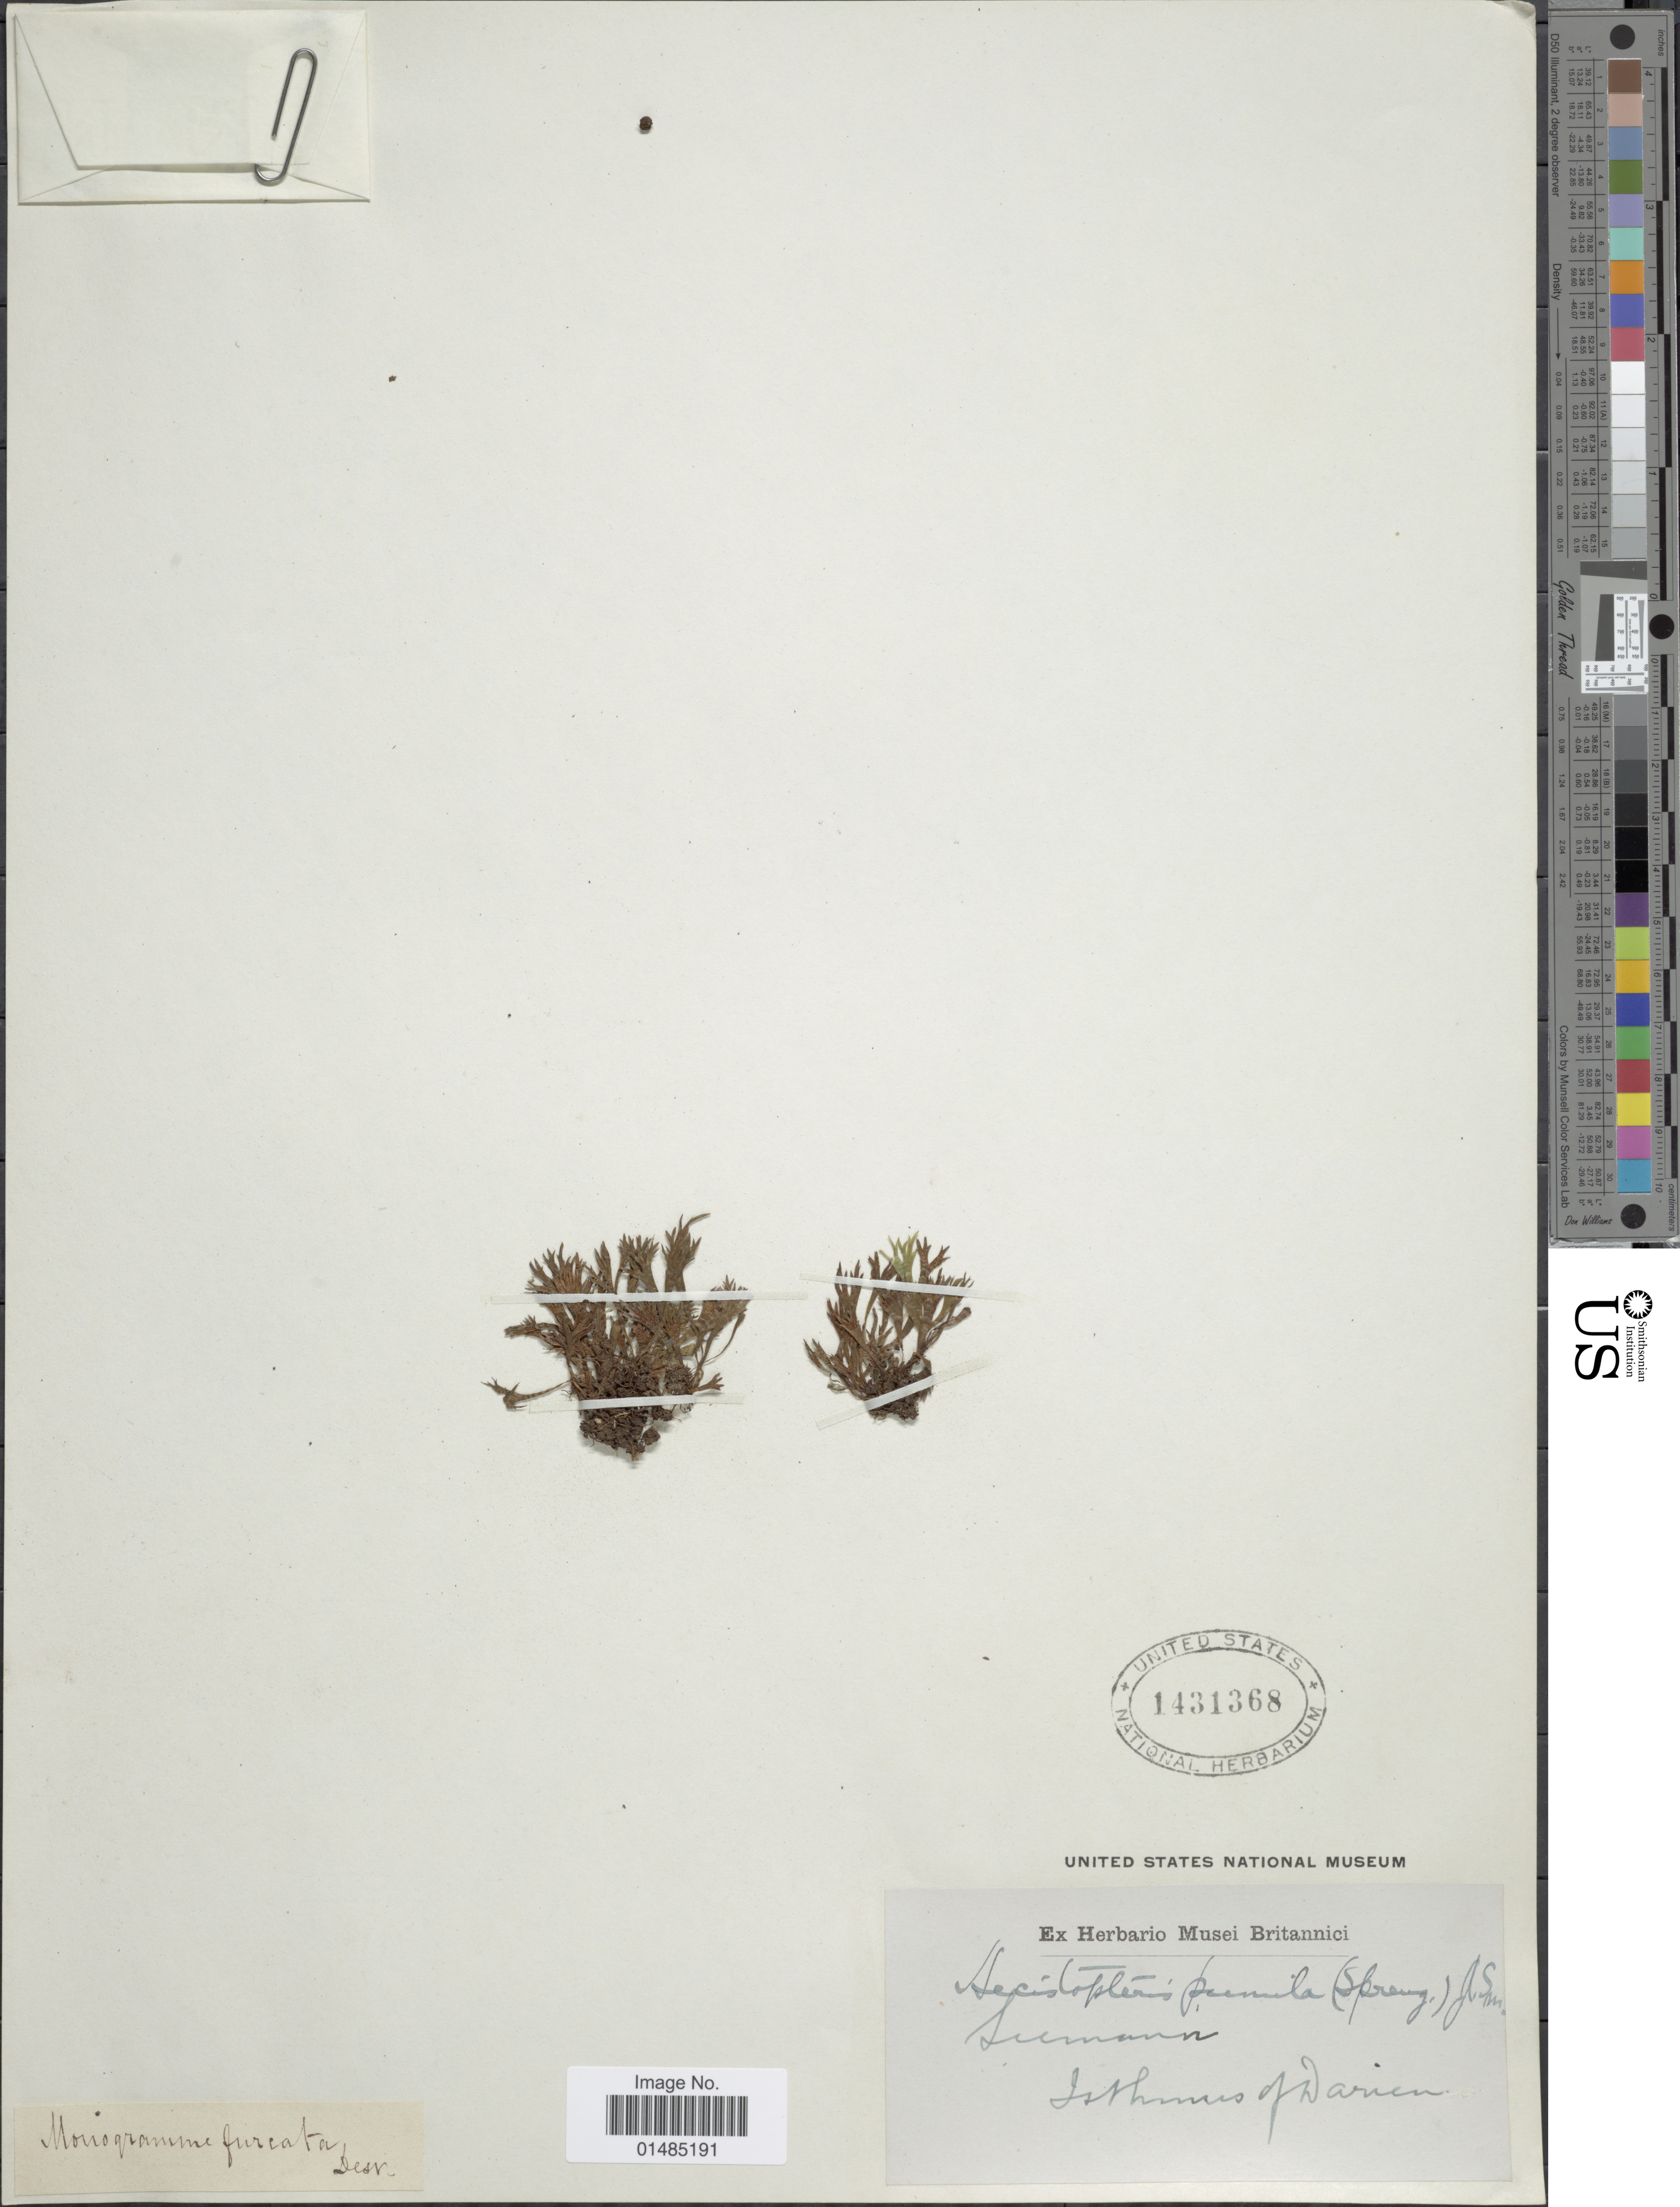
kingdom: Plantae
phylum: Tracheophyta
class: Polypodiopsida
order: Polypodiales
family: Pteridaceae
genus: Hecistopteris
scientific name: Hecistopteris pumila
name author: Christ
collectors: ex herb. Musei Britannici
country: Panama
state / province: Darién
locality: Isthmus of Darien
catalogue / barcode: US 1431368